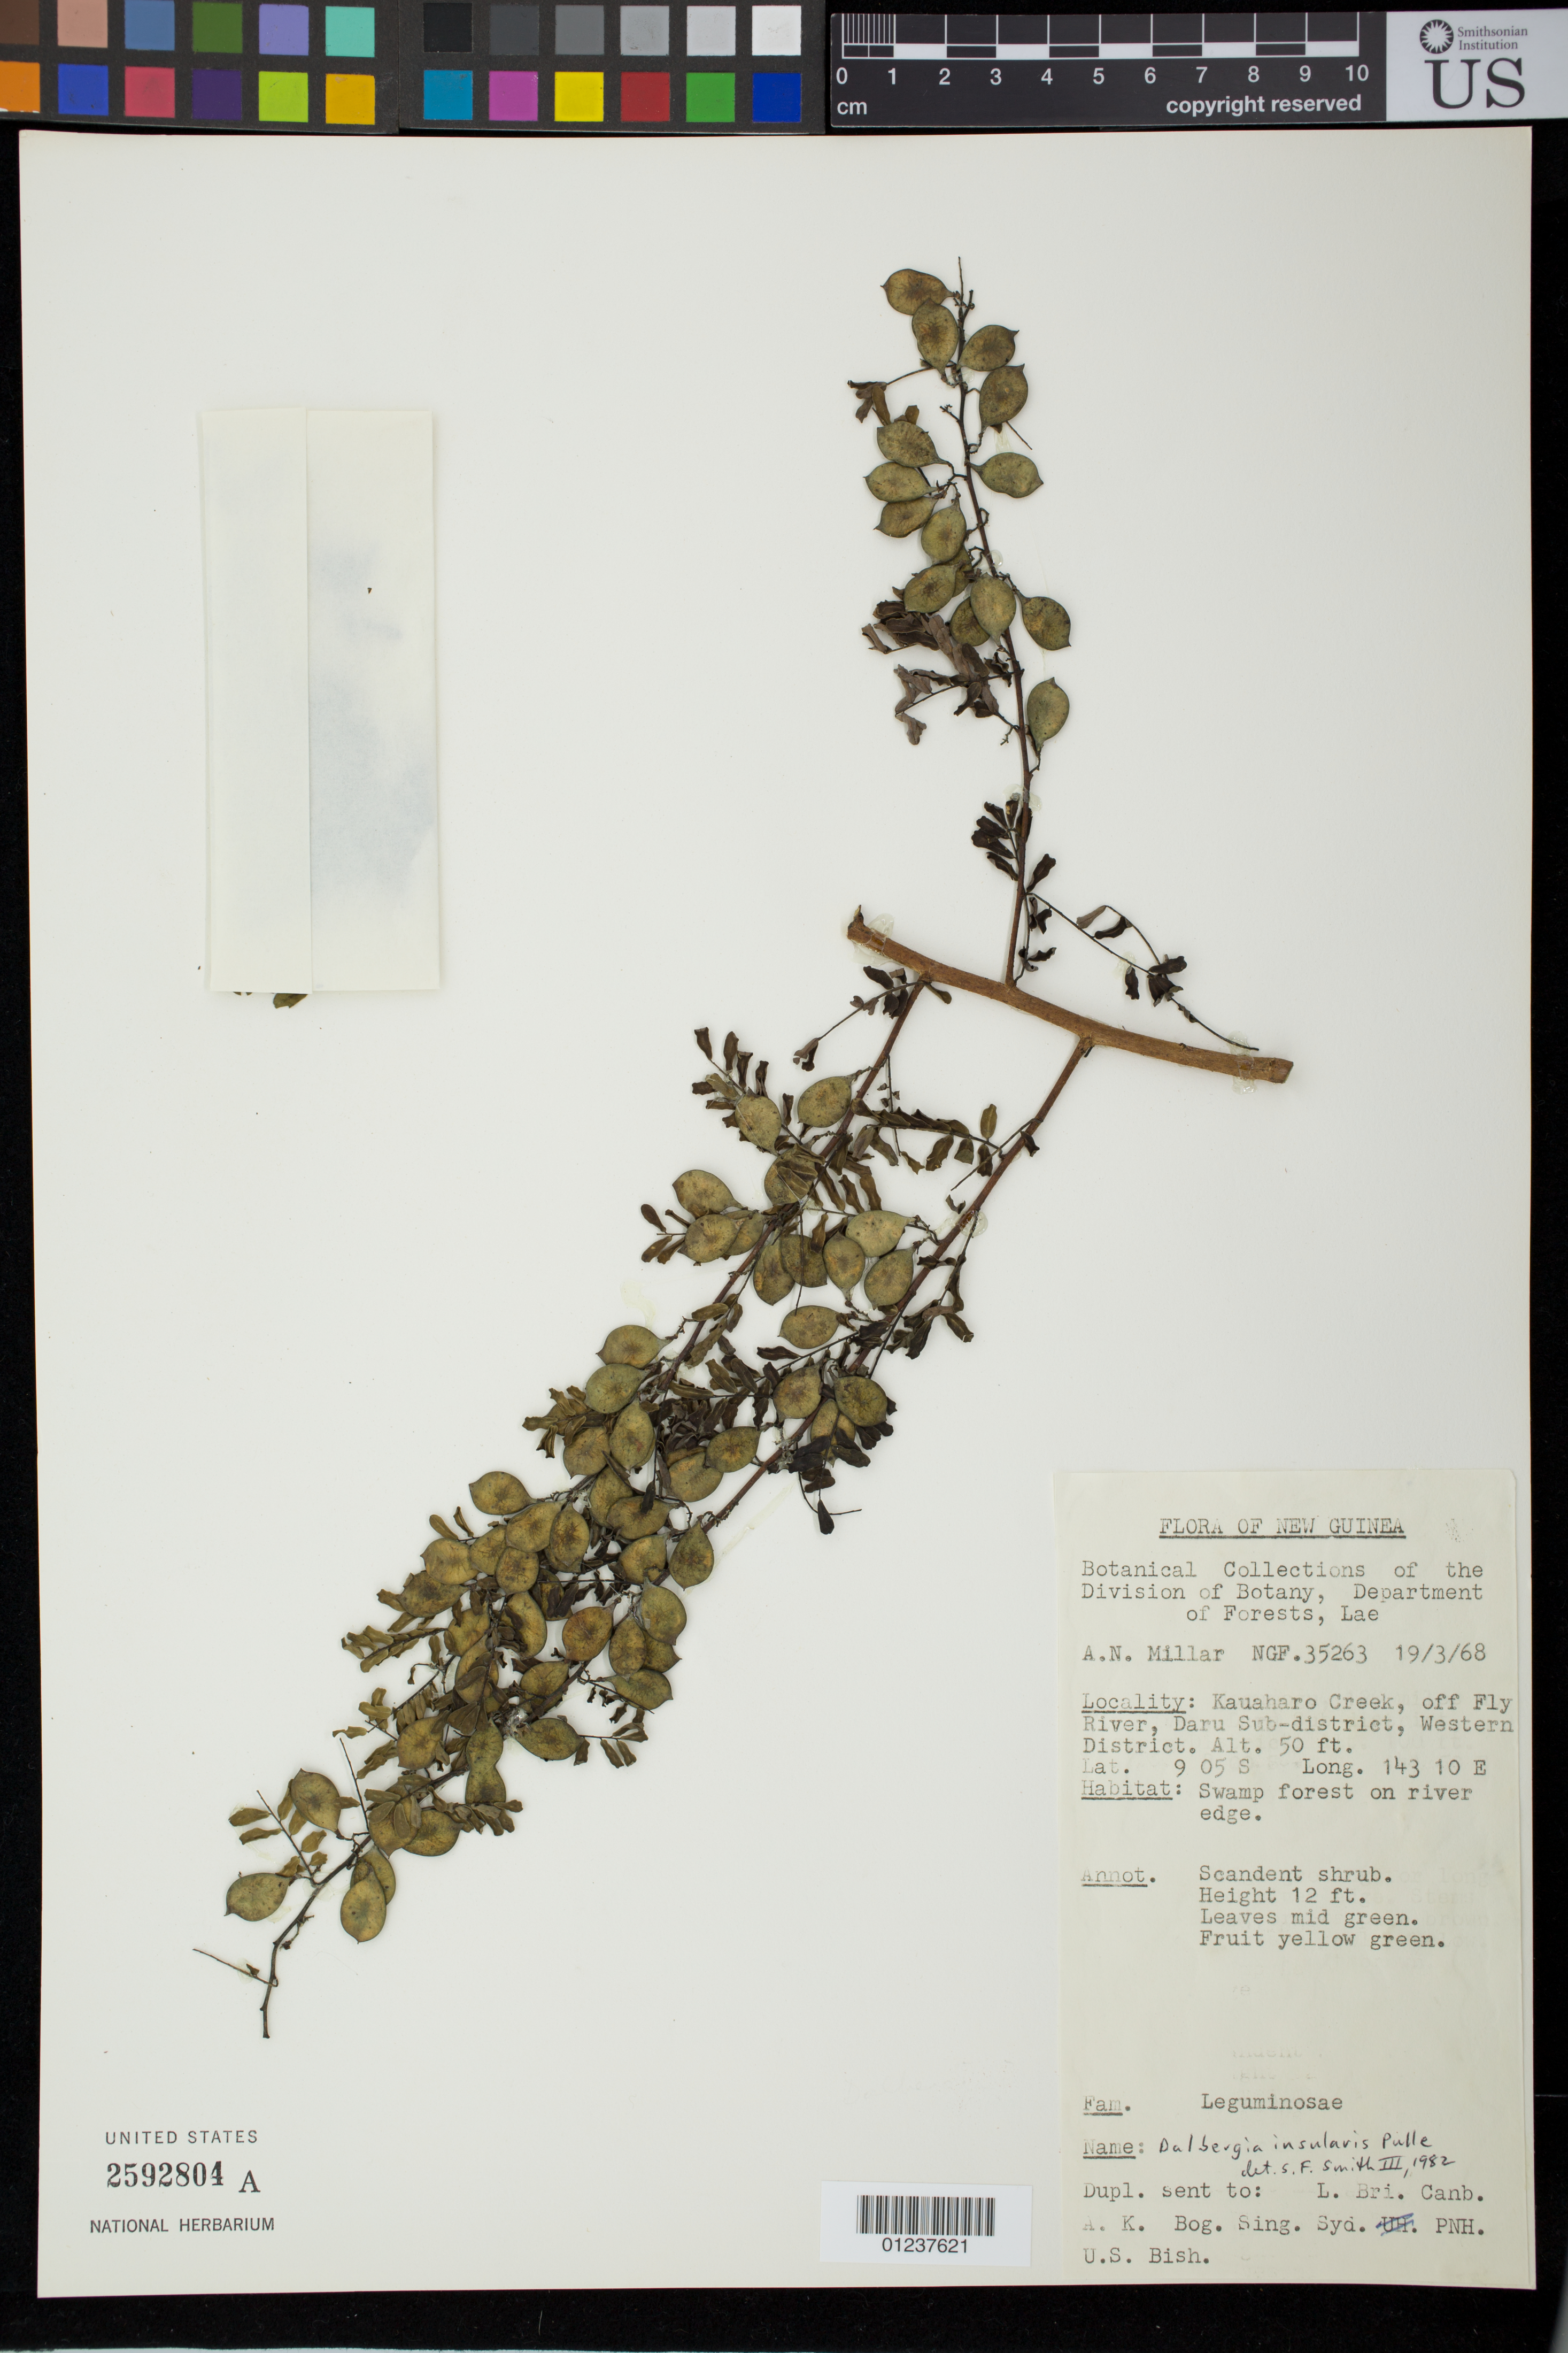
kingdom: Plantae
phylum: Tracheophyta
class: Magnoliopsida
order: Fabales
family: Fabaceae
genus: Dalbergia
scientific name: Dalbergia insularis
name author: Pulle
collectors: A. Millar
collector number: NGF 35263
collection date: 1968-03-19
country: Papua New Guinea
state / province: Western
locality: Kauaharo Creek, off Fly River, Daru Sub-district.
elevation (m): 15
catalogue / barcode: US 2592804A